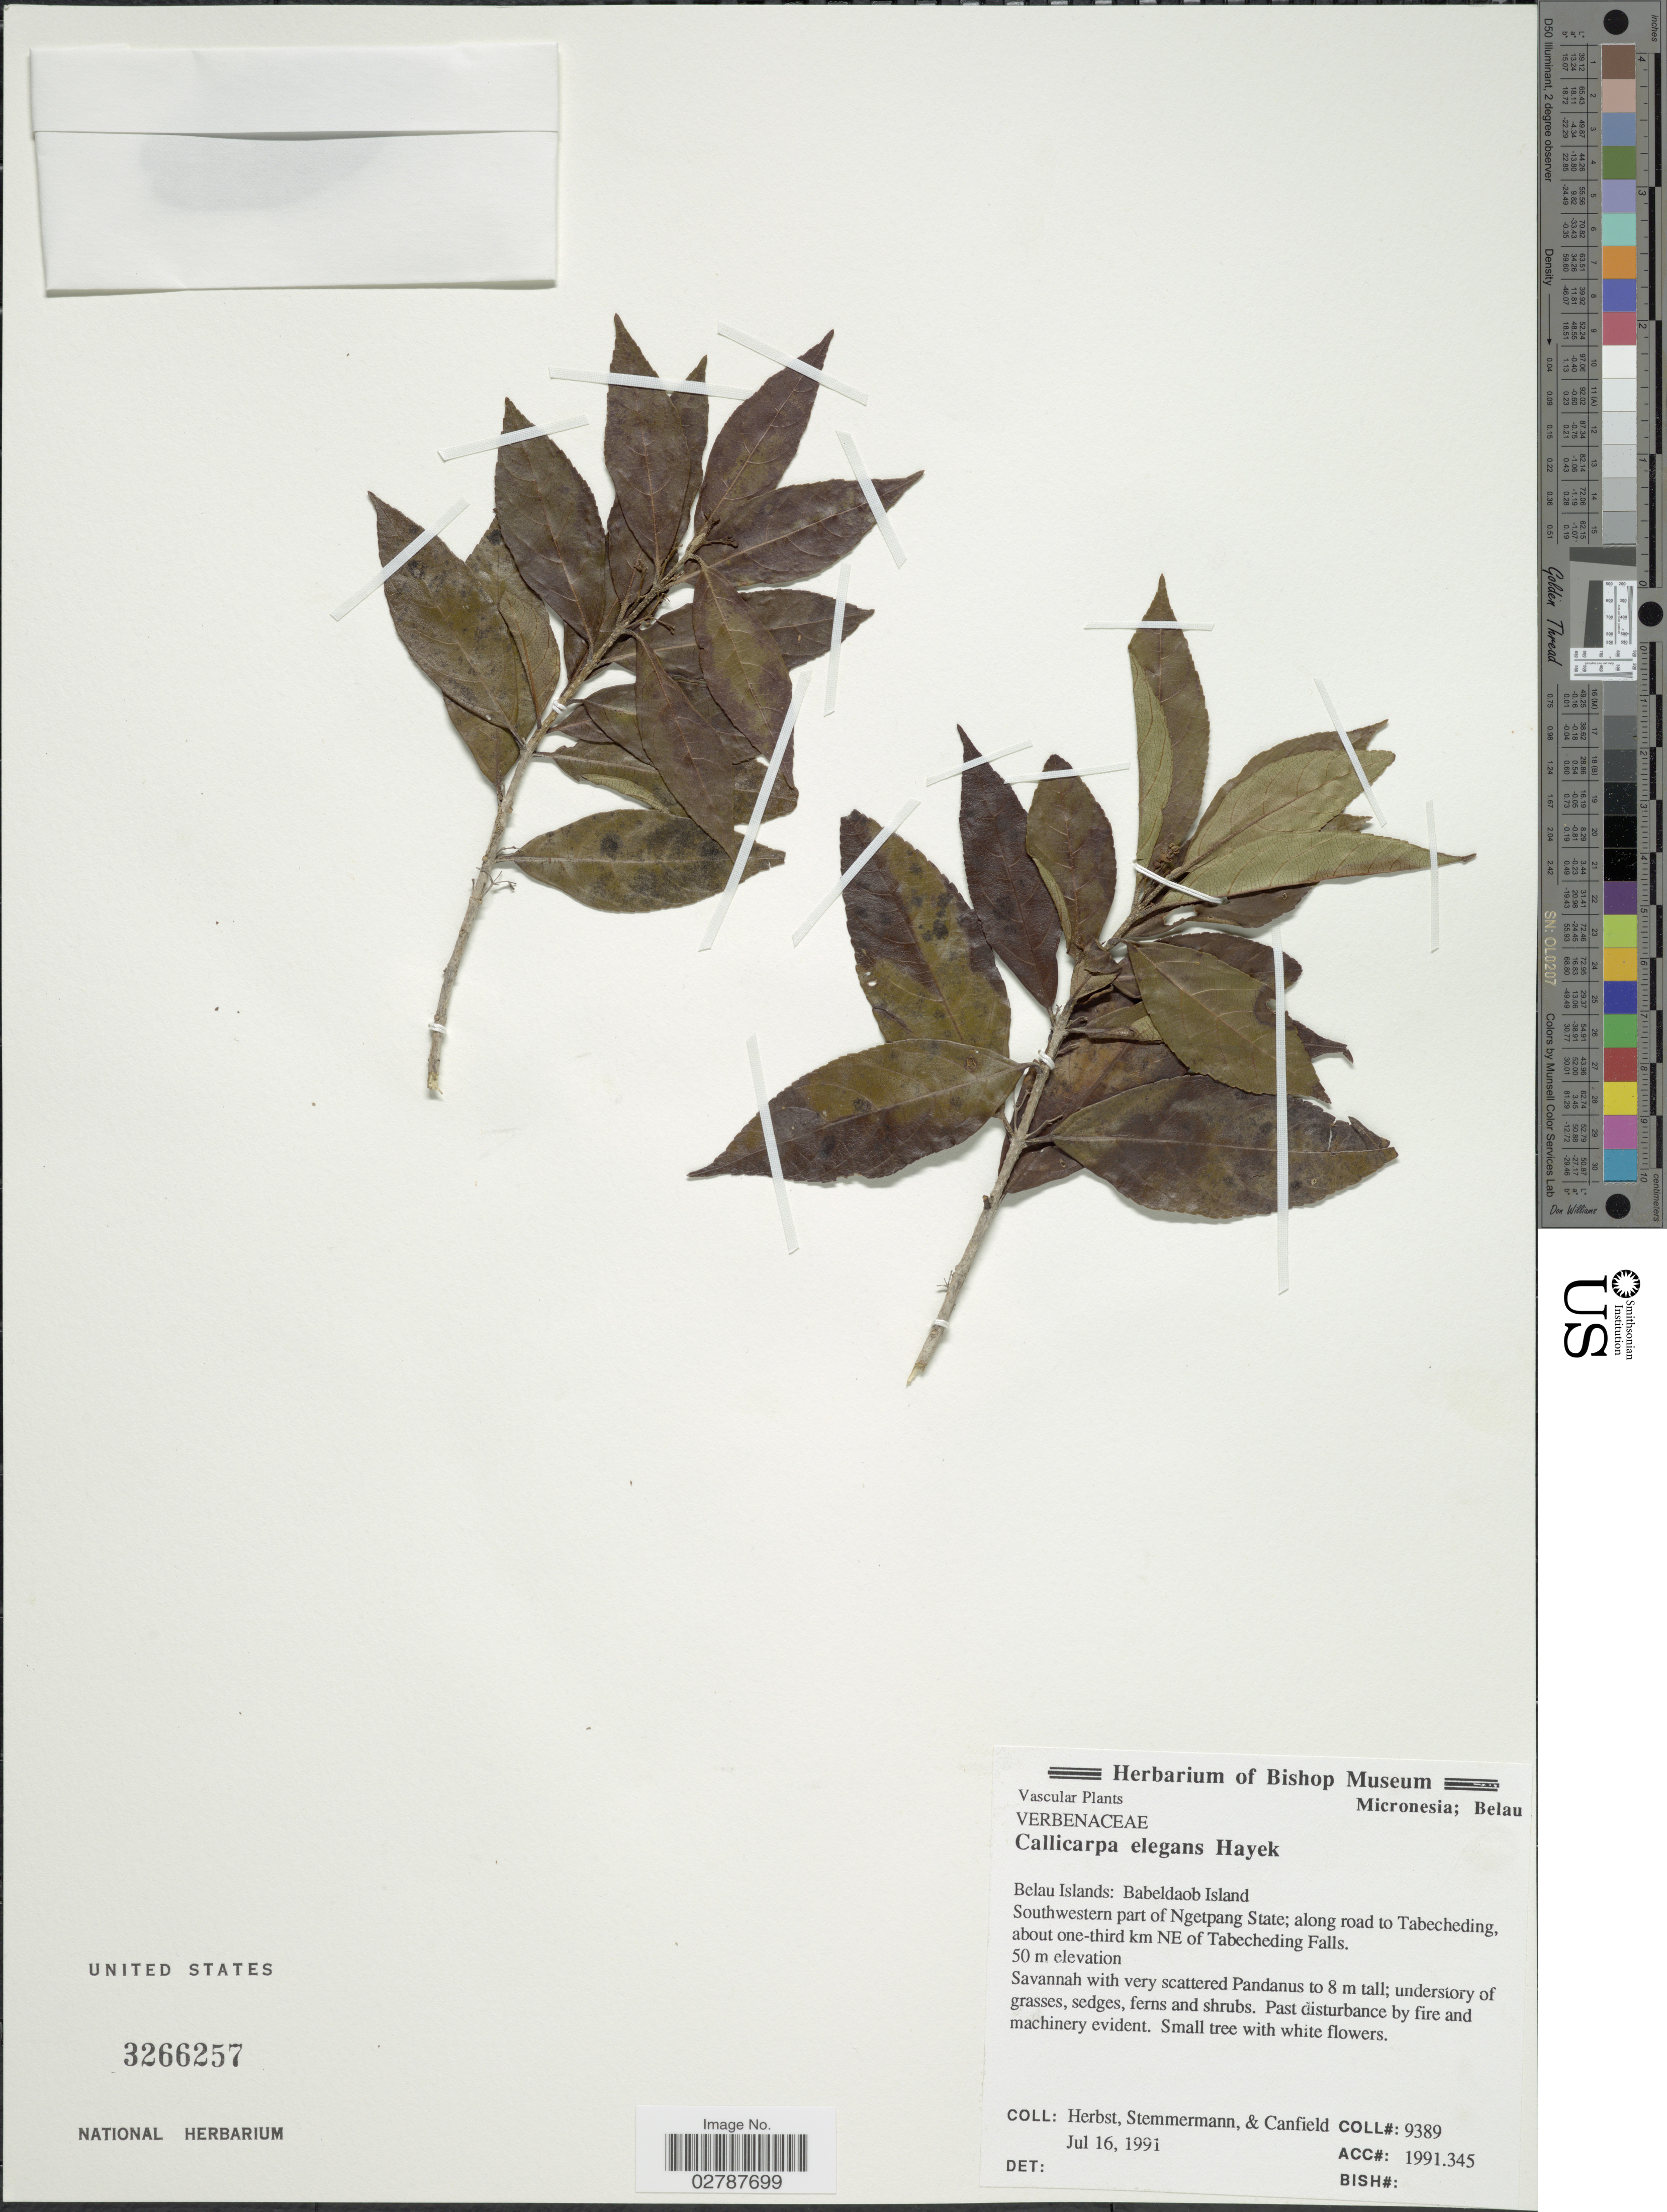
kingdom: Plantae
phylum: Tracheophyta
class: Magnoliopsida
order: Lamiales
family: Lamiaceae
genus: Callicarpa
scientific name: Callicarpa elegans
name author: Hayek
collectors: -. Herbst, -. Stemmermann & -. Canfield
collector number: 9389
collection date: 1991-07-16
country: Palau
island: Babeldaob [Babelthuap]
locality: Belau Islands: Babeldaob Island. Southwestern part of Ngetpang State; along road to Tabecheding, about one-third km NE of Tabecheding Falls.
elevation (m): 50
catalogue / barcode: US 3266257